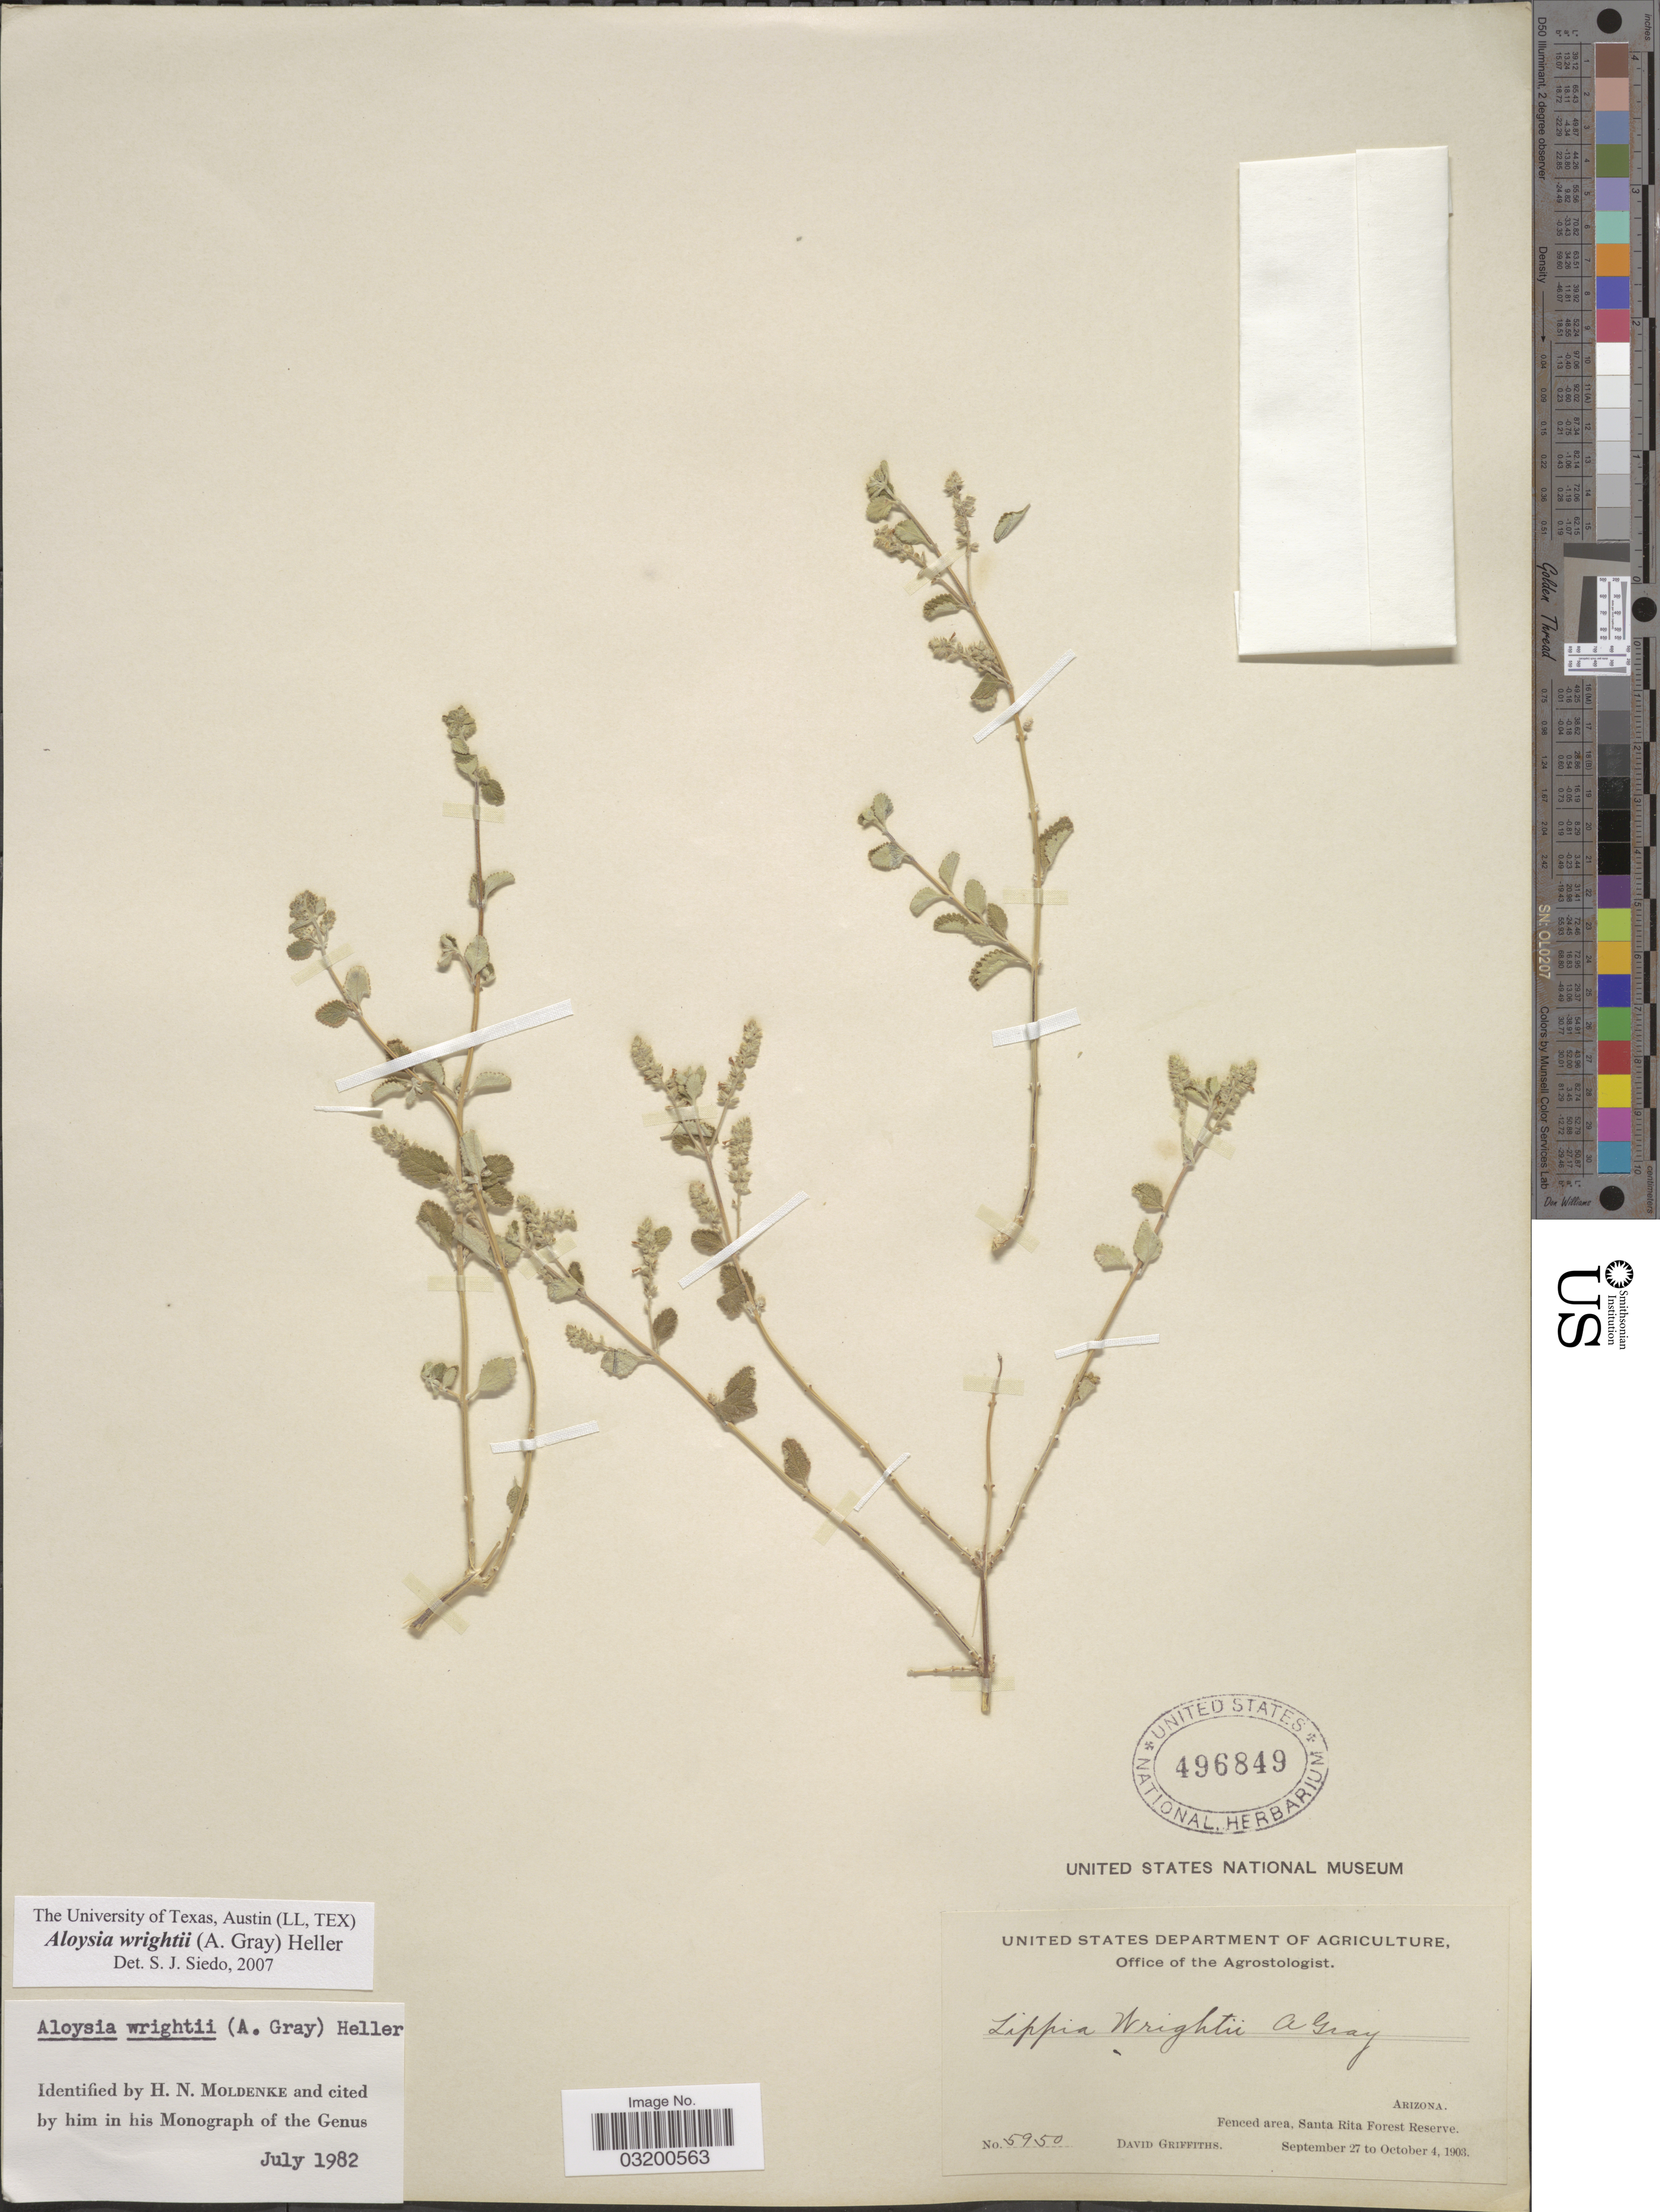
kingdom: Plantae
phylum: Tracheophyta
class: Magnoliopsida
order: Lamiales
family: Verbenaceae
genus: Aloysia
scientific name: Aloysia wrightii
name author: A. Heller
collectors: D. Griffiths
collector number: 5950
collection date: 1903-09-27/1903-10-04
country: United States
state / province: Arizona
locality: Fenced area, Santa Rita Forest Reserve.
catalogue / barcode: US 496849